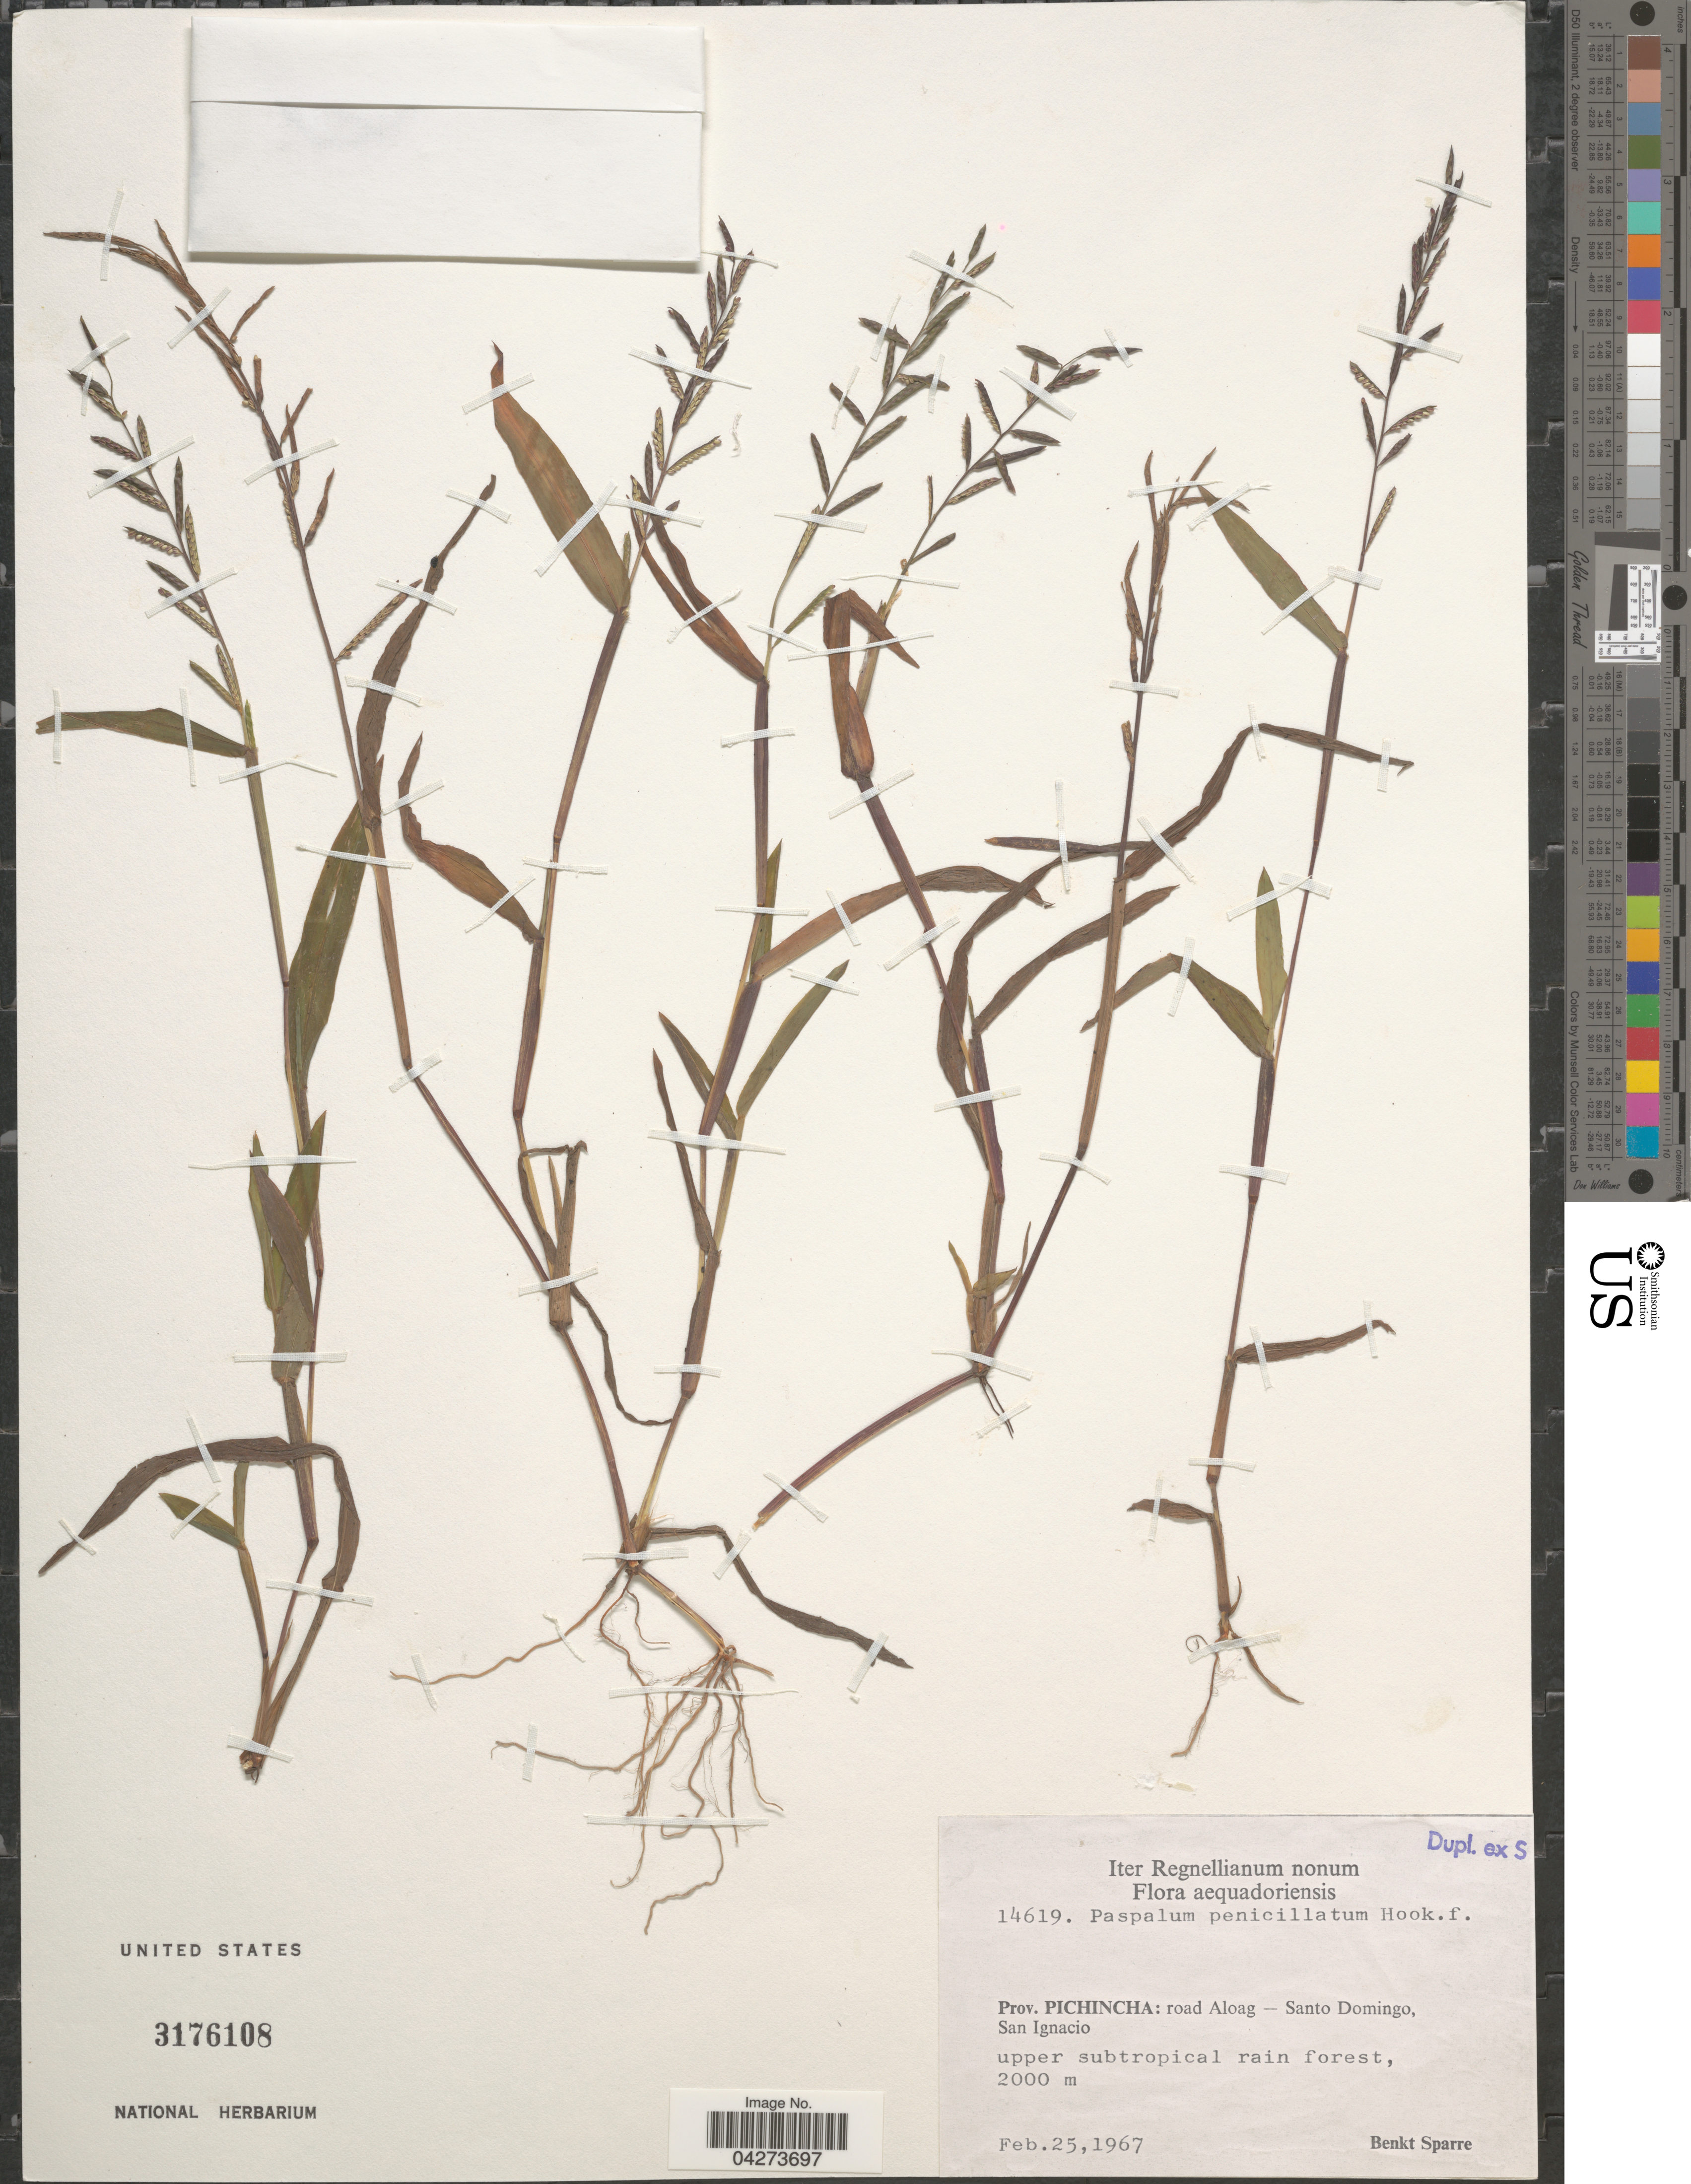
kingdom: Plantae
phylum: Tracheophyta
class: Liliopsida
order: Poales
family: Poaceae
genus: Paspalum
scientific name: Paspalum penicillatum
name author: Hook. f.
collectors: B. Sparre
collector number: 14619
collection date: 1967-02-25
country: Ecuador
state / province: Pichincha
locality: Iter Regnellianum nonum. Prov. Pichincha: road Aloag - Santo Domingo, San Ignacio.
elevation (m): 2000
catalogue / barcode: US 3176108